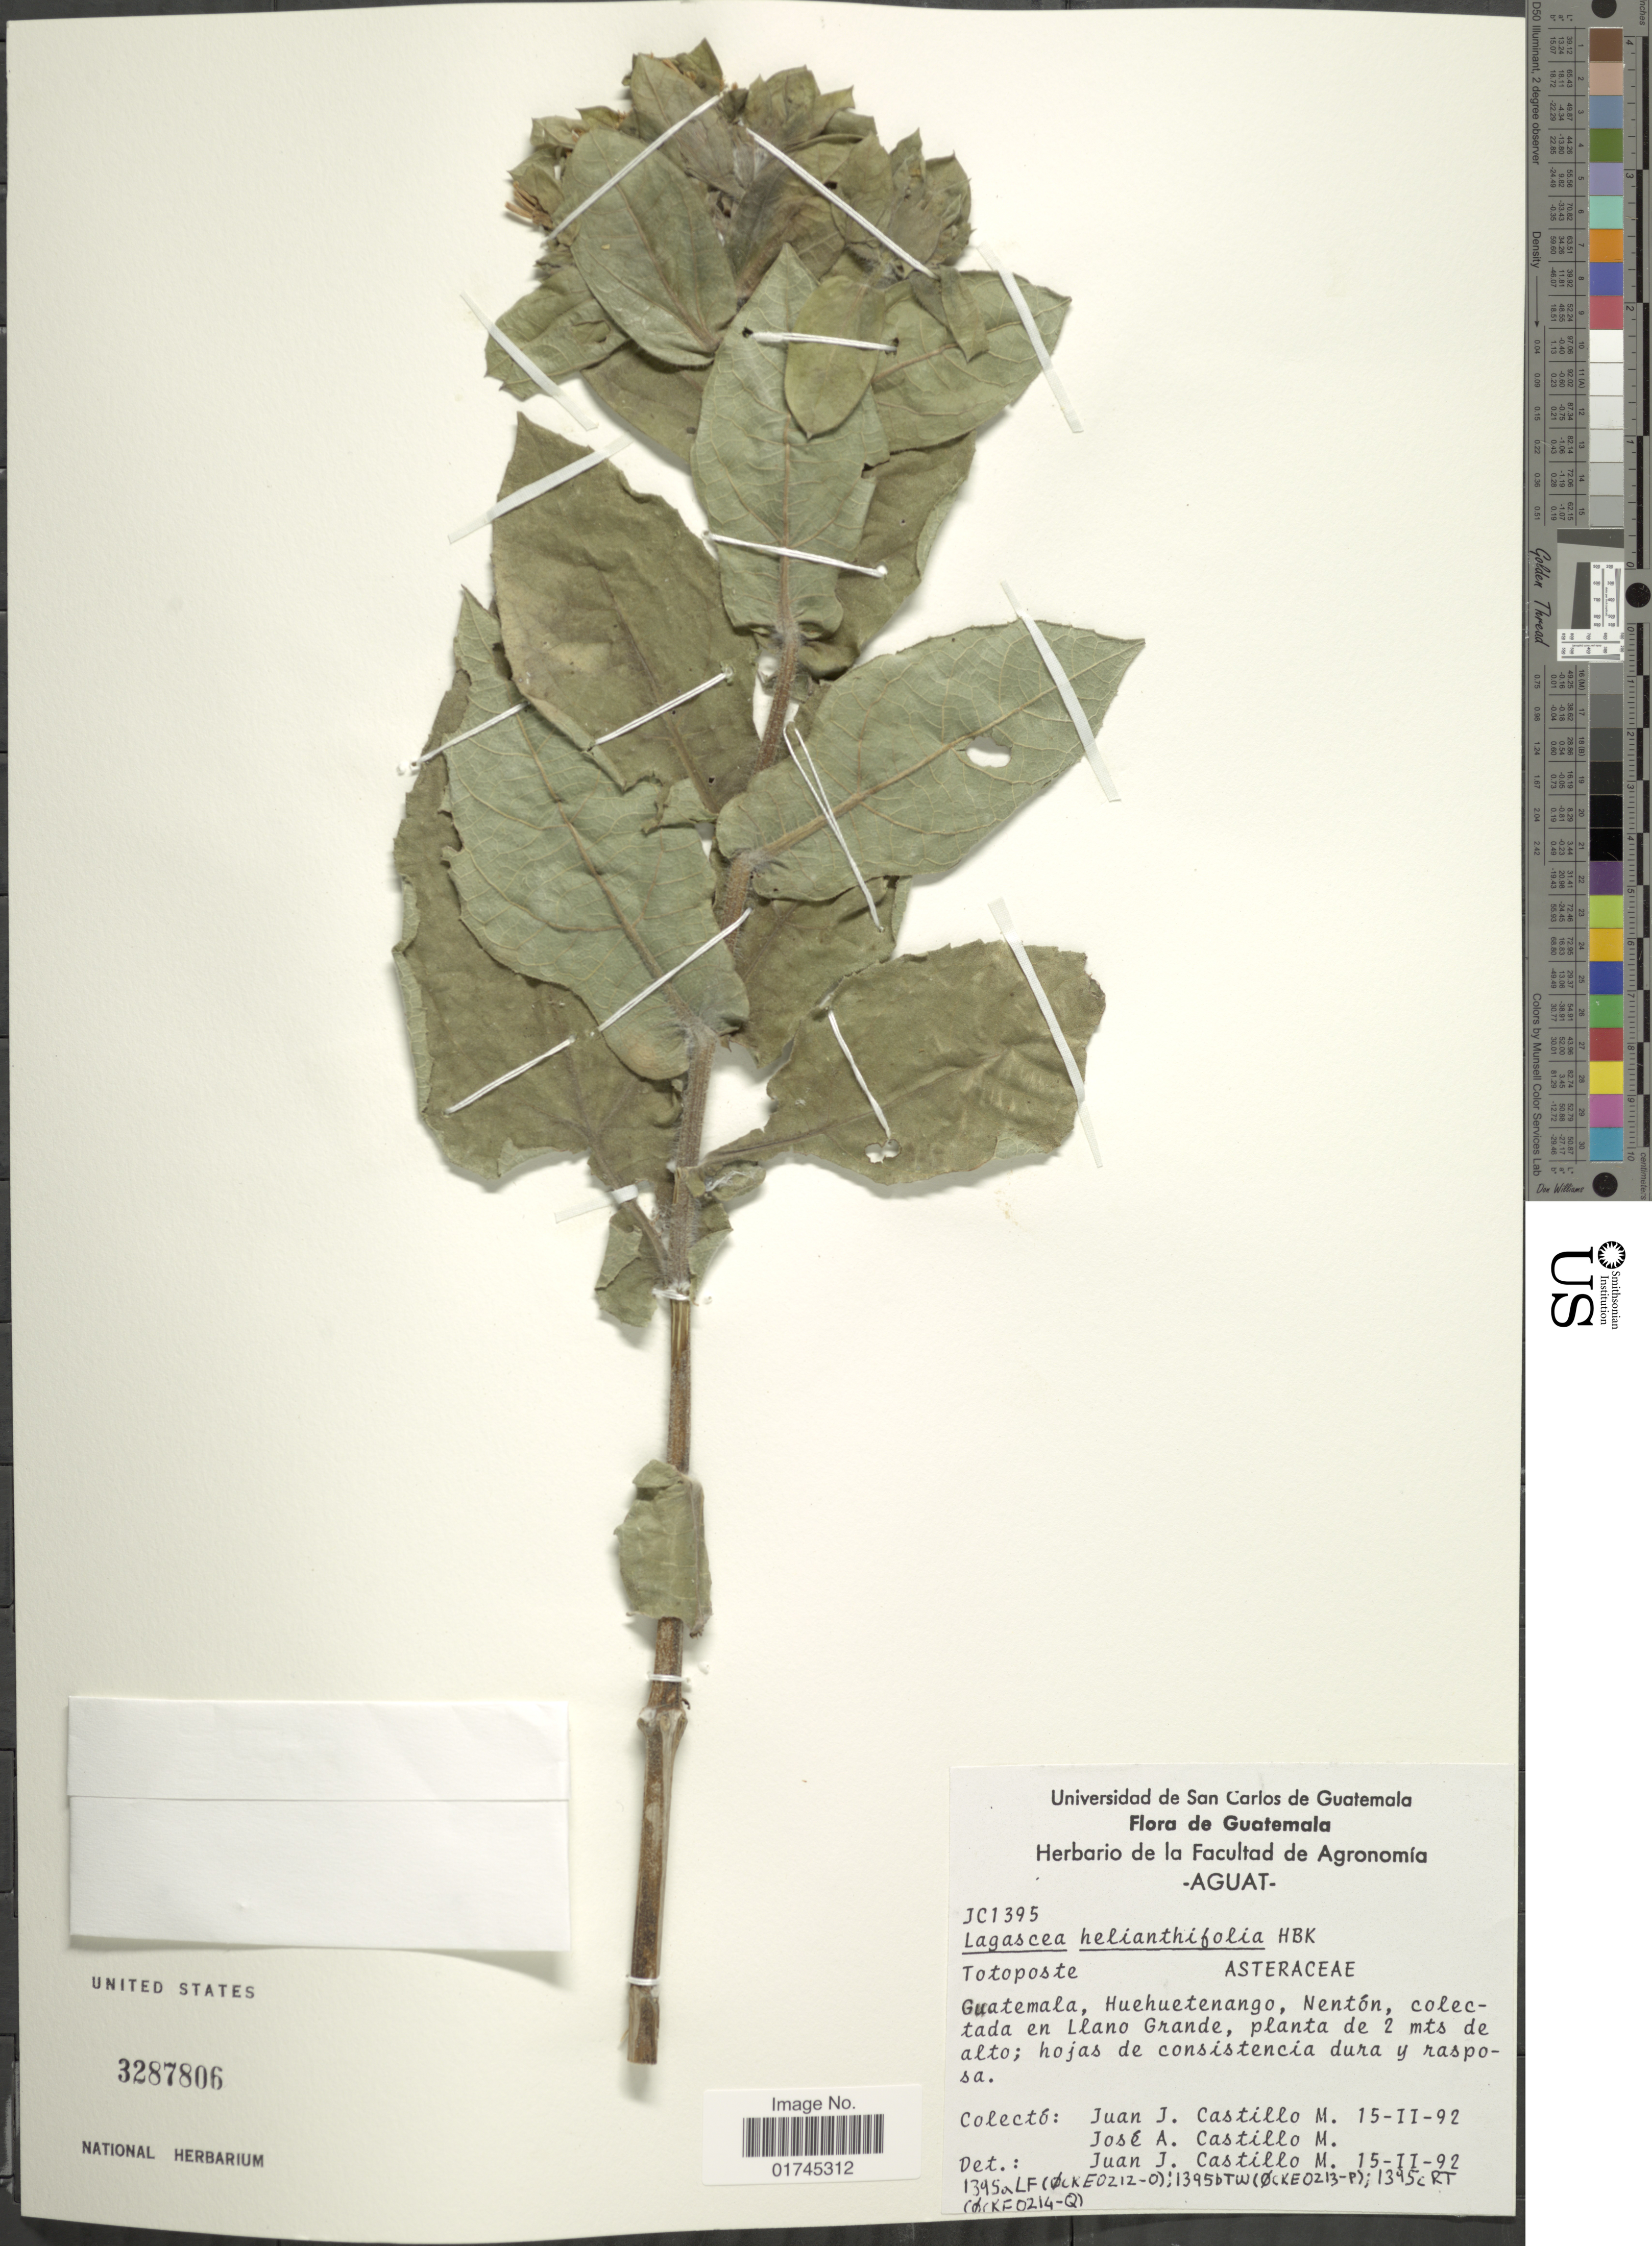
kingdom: Plantae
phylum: Tracheophyta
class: Magnoliopsida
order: Asterales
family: Asteraceae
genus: Lagascea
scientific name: Lagascea helianthifolia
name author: Kunth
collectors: J. Castillo & J. A. Castillo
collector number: JC1395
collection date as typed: Transcribed d/m/y: 15/2/92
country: Guatemala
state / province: Huehuetenango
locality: Nenton, en Llano Grande.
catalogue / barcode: US 3287806